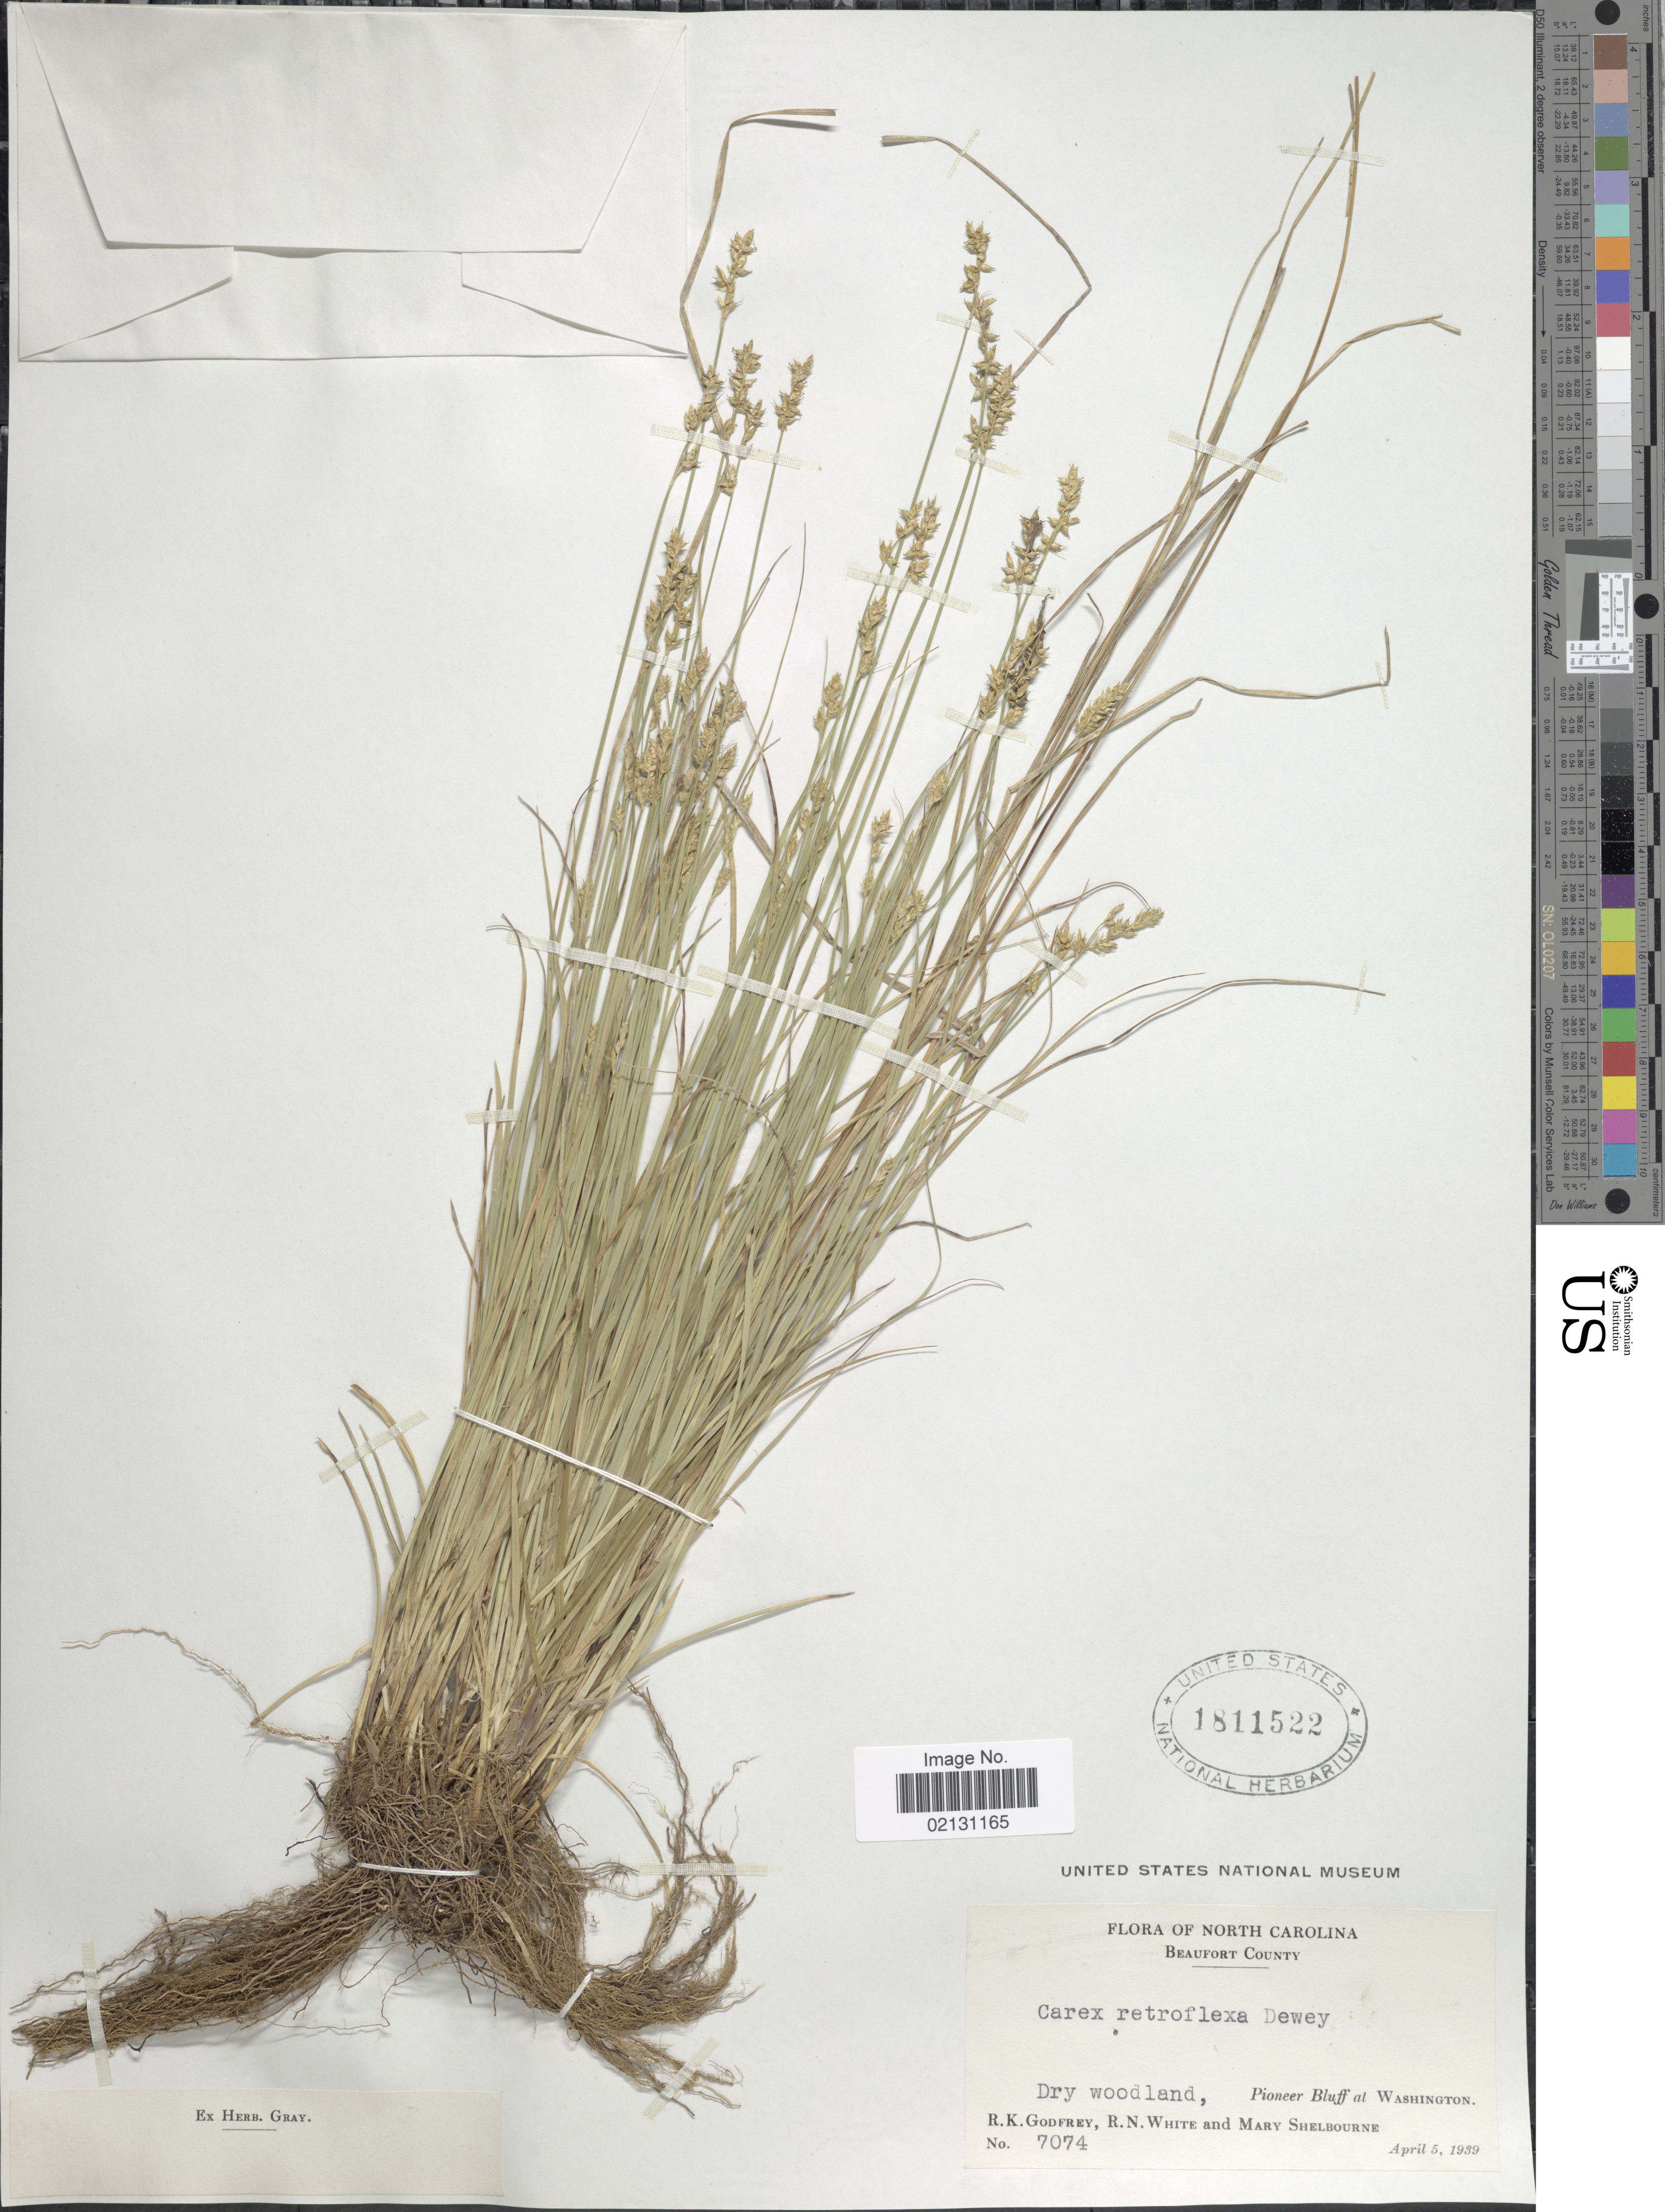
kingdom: Plantae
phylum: Tracheophyta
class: Liliopsida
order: Poales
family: Cyperaceae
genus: Carex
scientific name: Carex retroflexa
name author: Muhl. ex Willd.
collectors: R. K. Godfrey, R. N. White & M. Shelbourne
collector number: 7074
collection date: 1939-04-05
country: United States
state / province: Washington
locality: North Carolina, Beaufort County, Dry woodland, Pioneer Bluff at Washington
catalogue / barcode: US 1811522